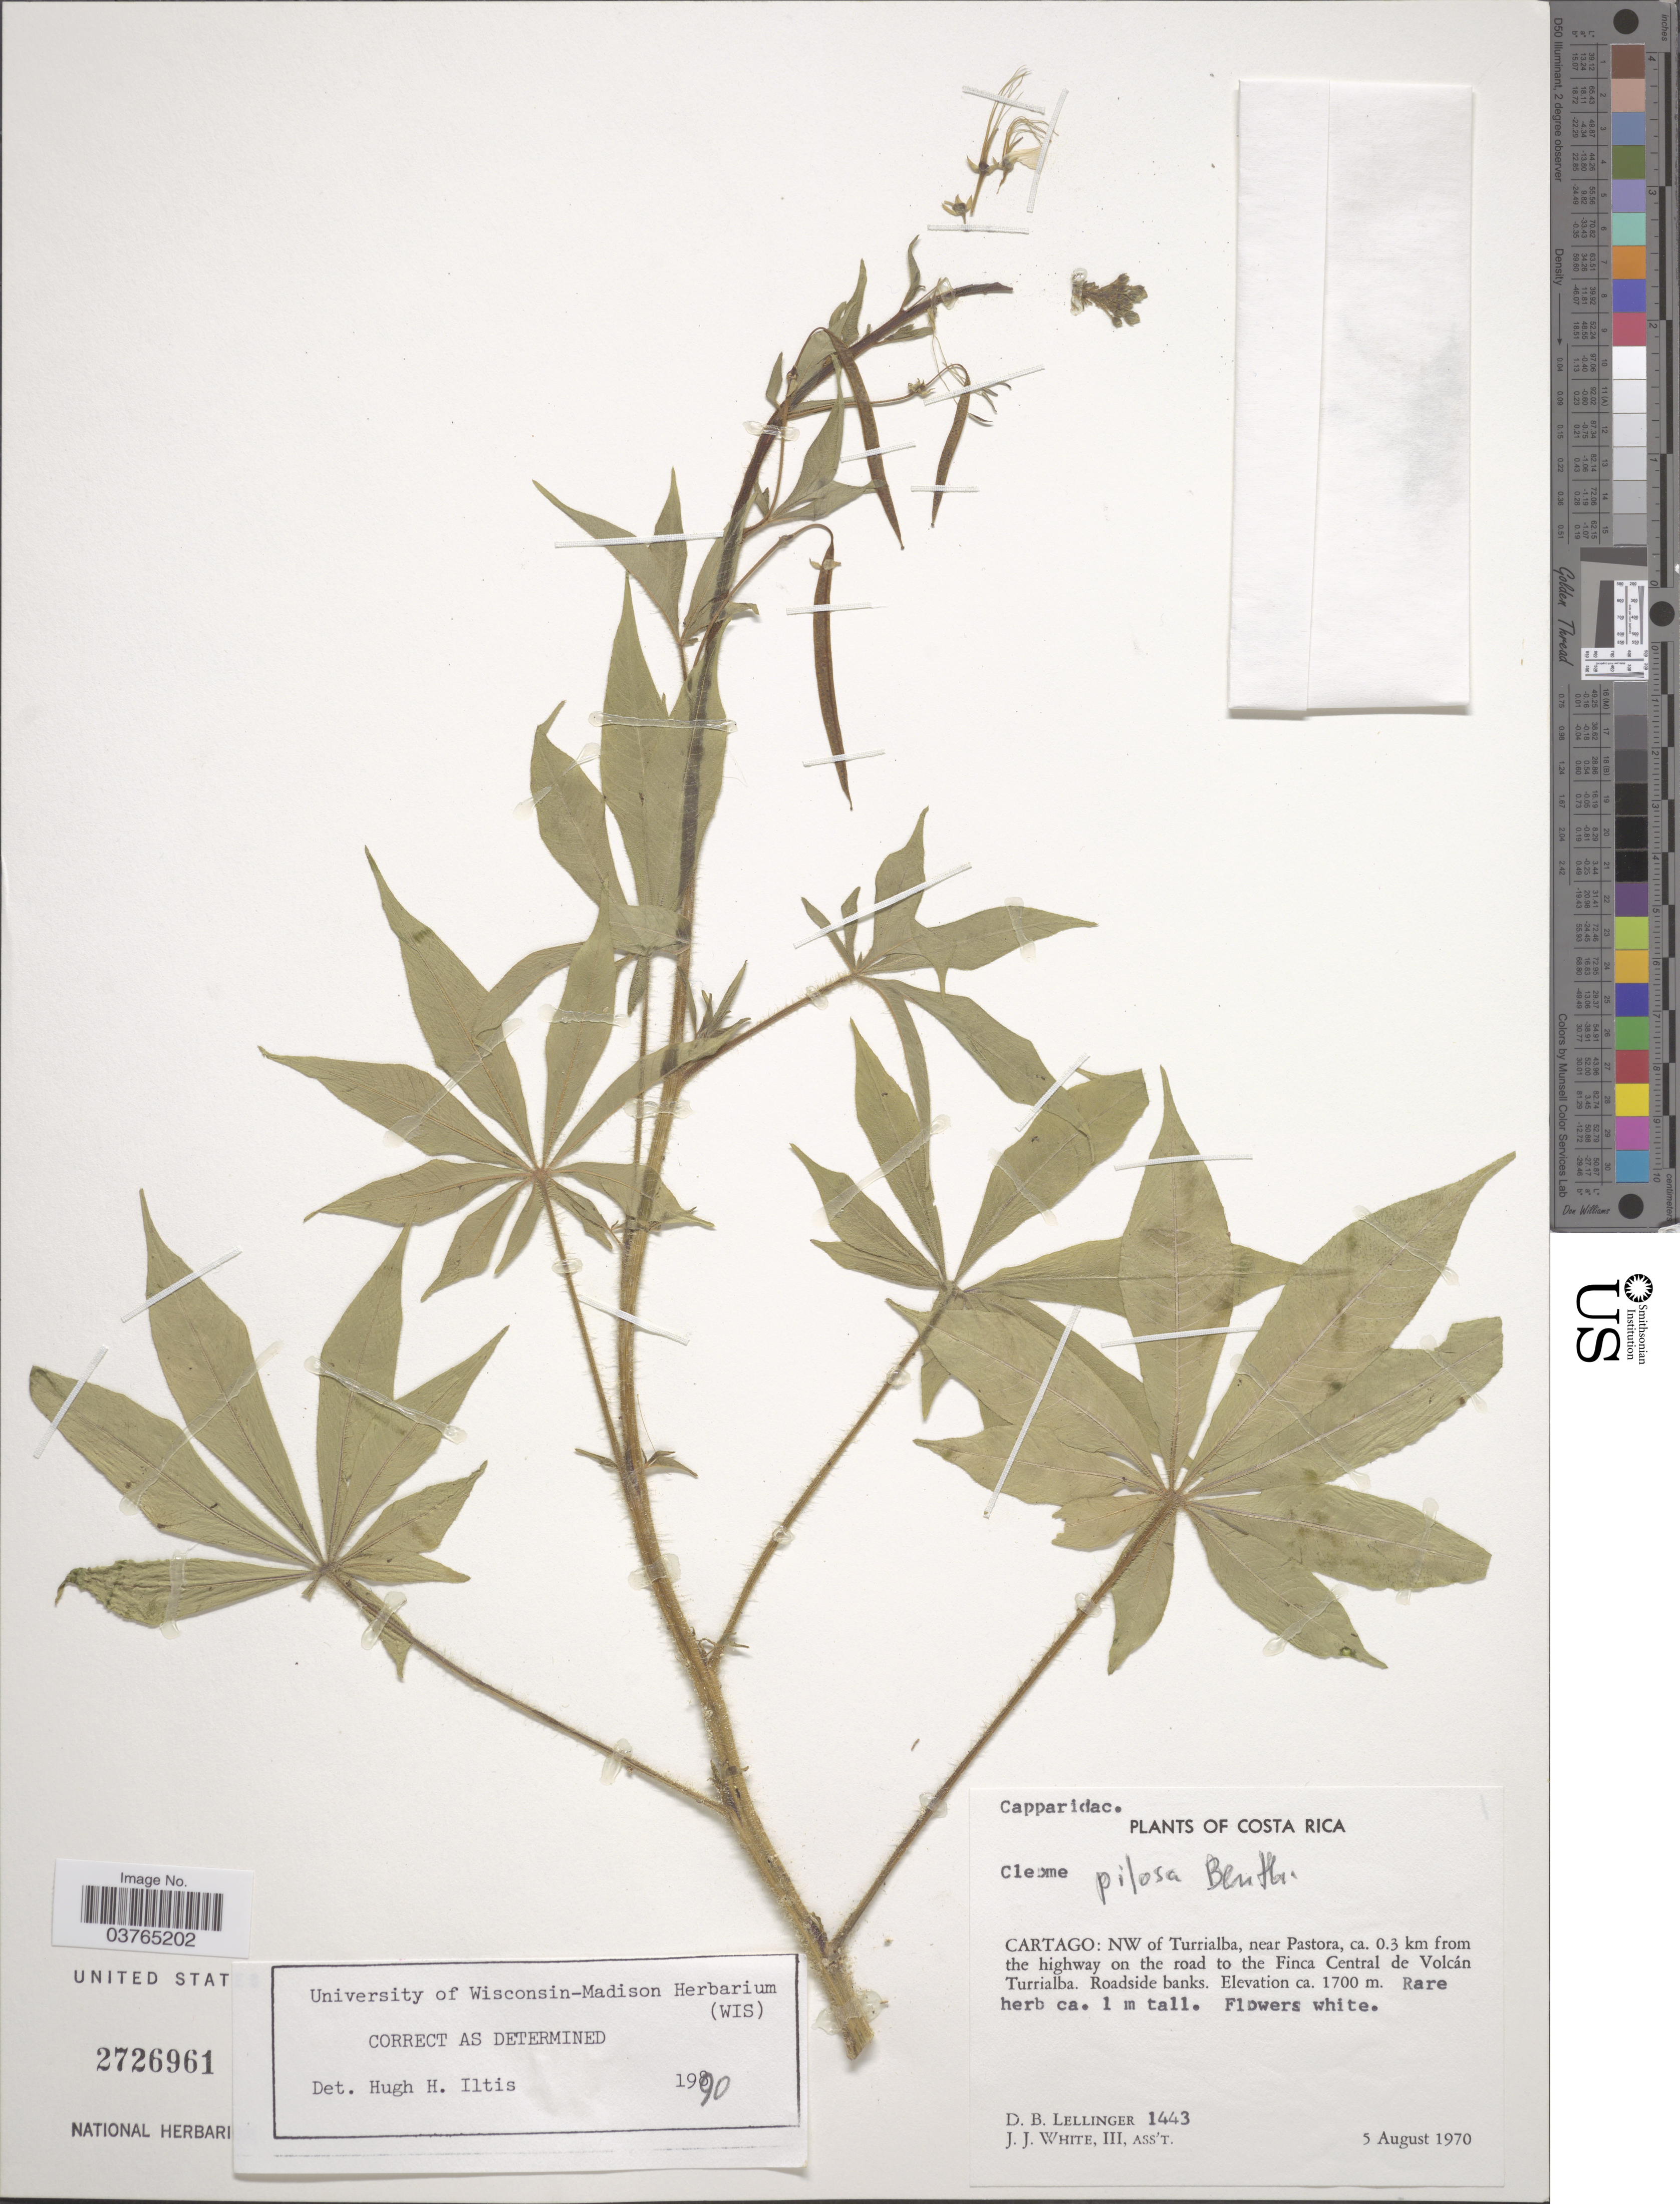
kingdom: Plantae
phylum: Tracheophyta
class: Magnoliopsida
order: Brassicales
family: Cleomaceae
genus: Cochranella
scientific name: Cochranella pilosa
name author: (Benth.) E.M. McGinty & Roalson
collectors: D. B. Lellinger & J. J. White III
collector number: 1443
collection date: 1970-08-05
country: Costa Rica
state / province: Cartago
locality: NW of Turrialba, near Pastora, ca. 0.3 km from the highway on the road to the Finca Central de Volcán Turrialba. Roadside banks.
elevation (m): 1700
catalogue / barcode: US 2726961